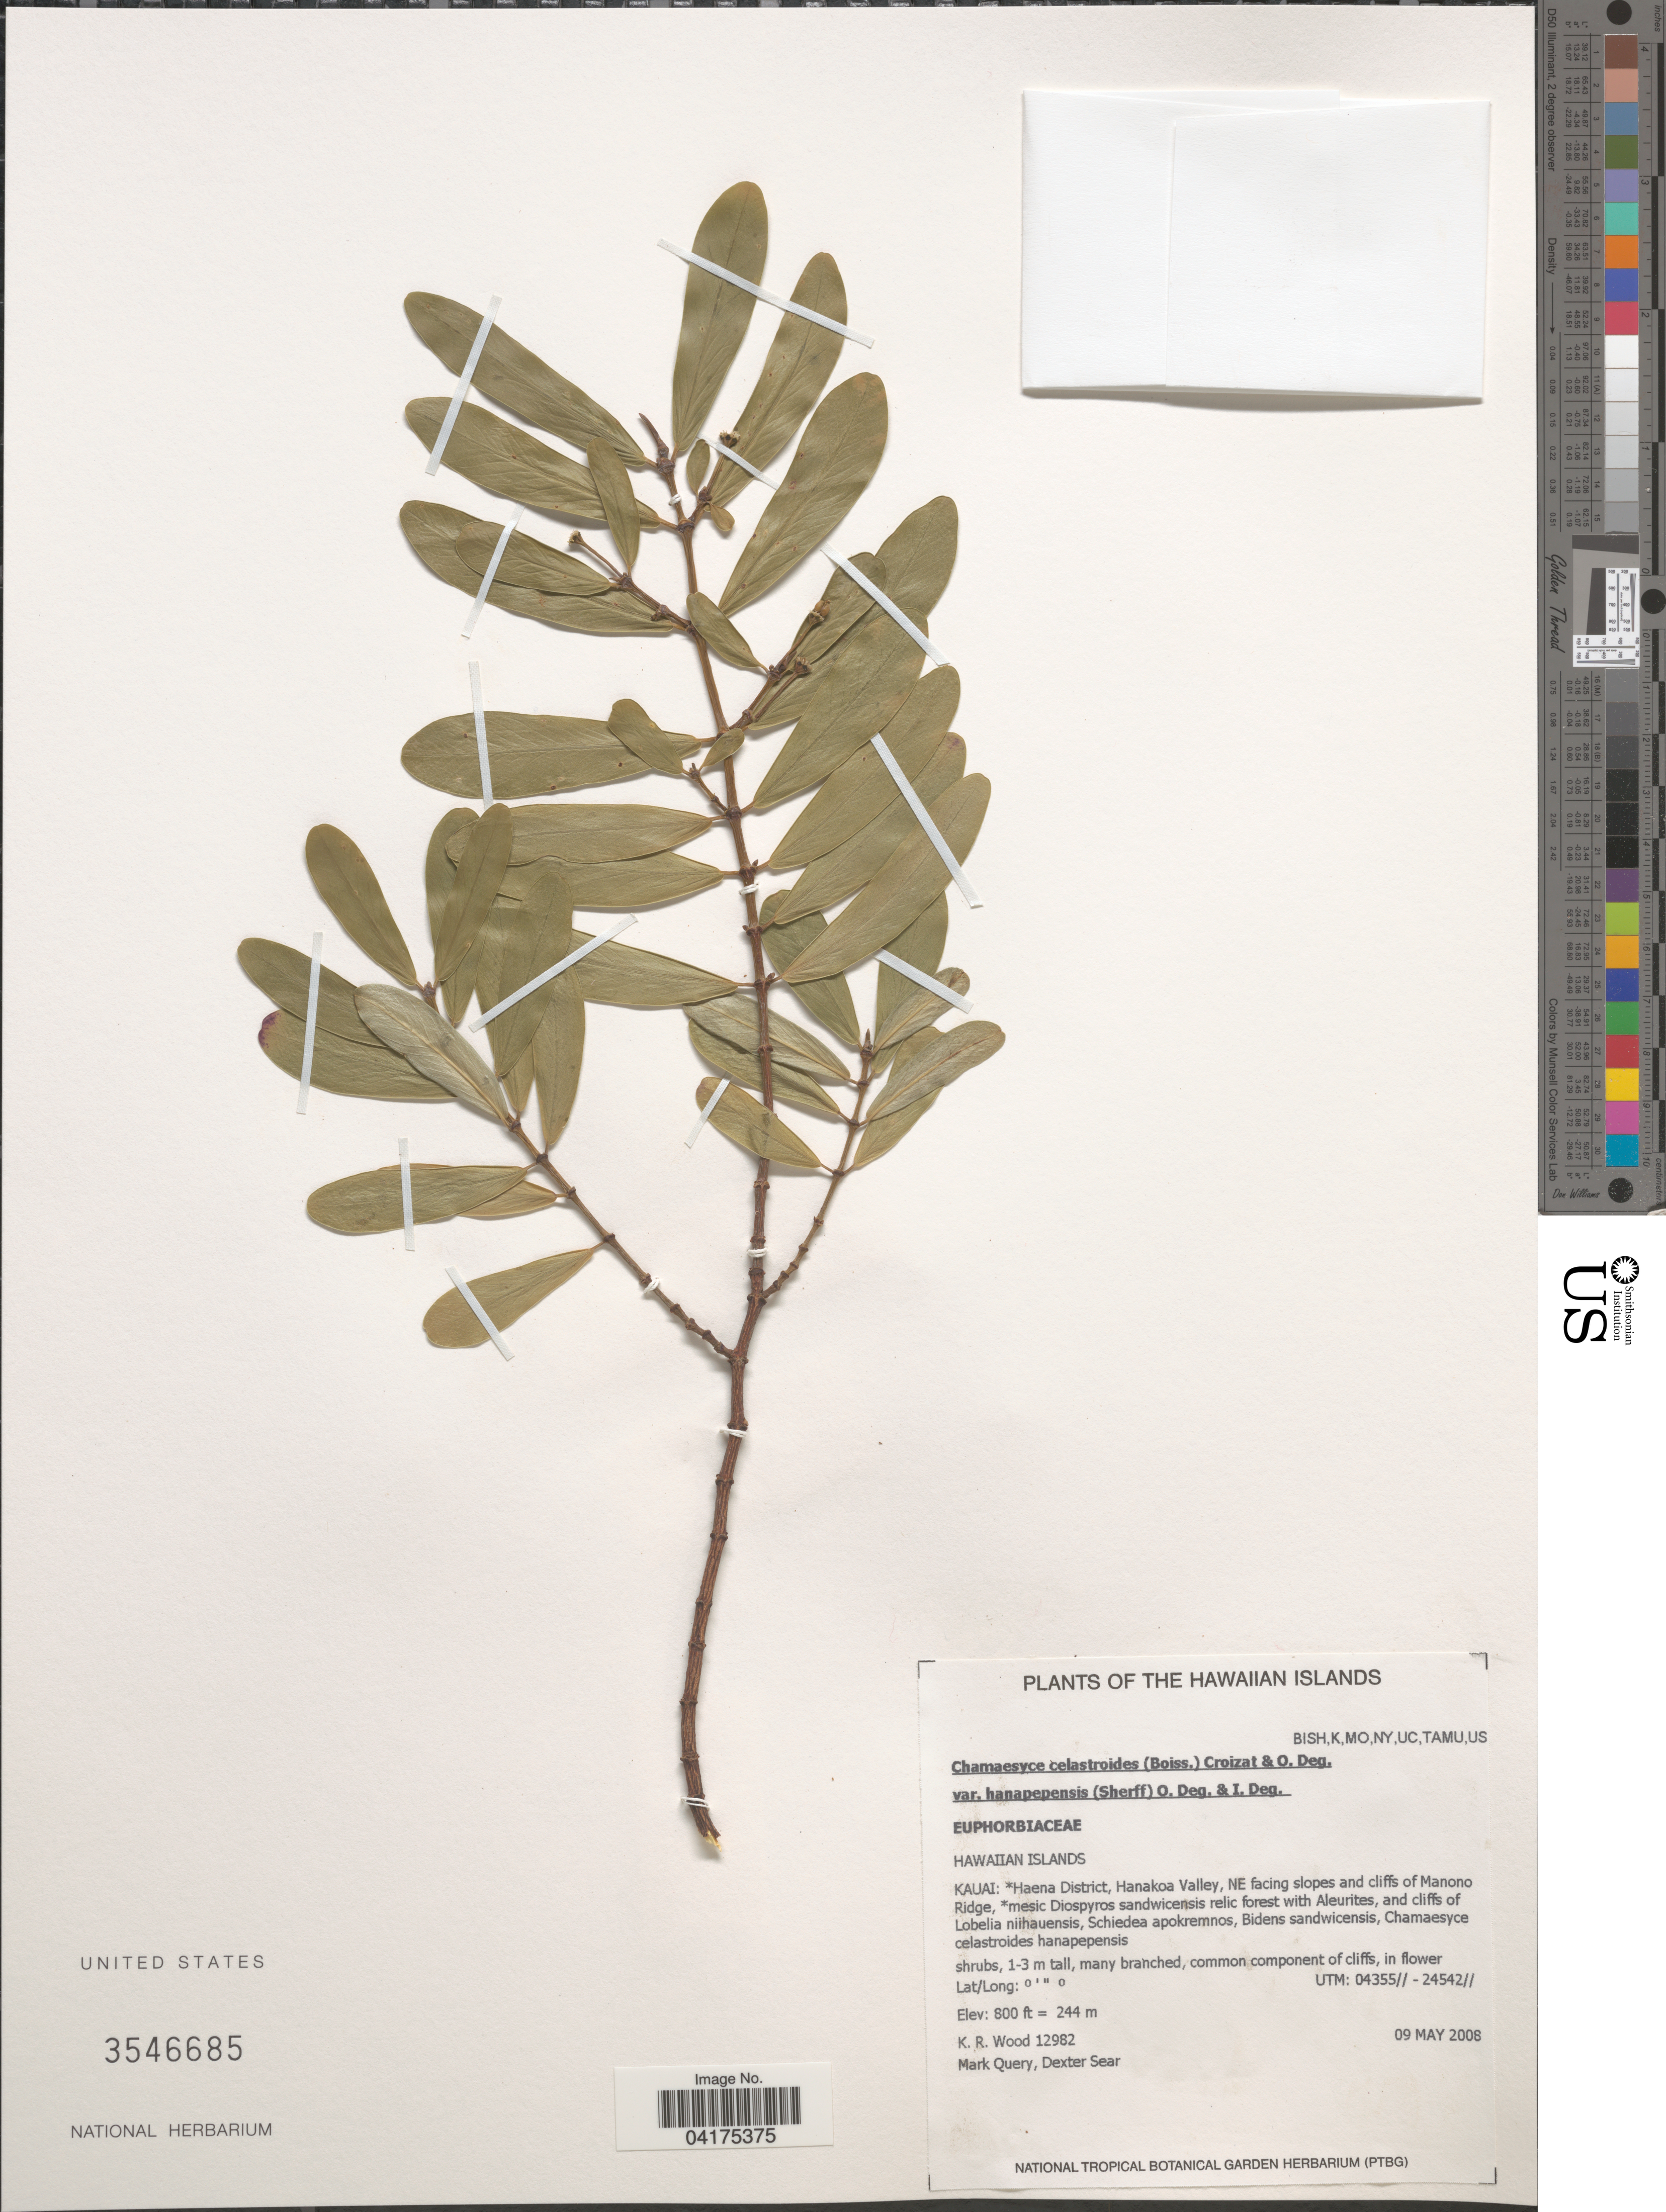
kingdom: Plantae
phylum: Tracheophyta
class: Magnoliopsida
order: Malpighiales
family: Euphorbiaceae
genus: Chamaesyce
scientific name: Chamaesyce celastroides var. hanapepensis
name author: (Sherff) O. Deg. & I. Deg.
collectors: K. R. Wood, M. Query & D. Sear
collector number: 12982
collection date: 2008-05-09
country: United States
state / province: Hawaii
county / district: Hawaii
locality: Hawaiian Islands. Kauai: Haena District, Hanakoa Valley, NE facing slopes and cliffs of Manono Ridge. UTM: 04355// -24542//.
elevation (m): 244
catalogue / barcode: US 3546685